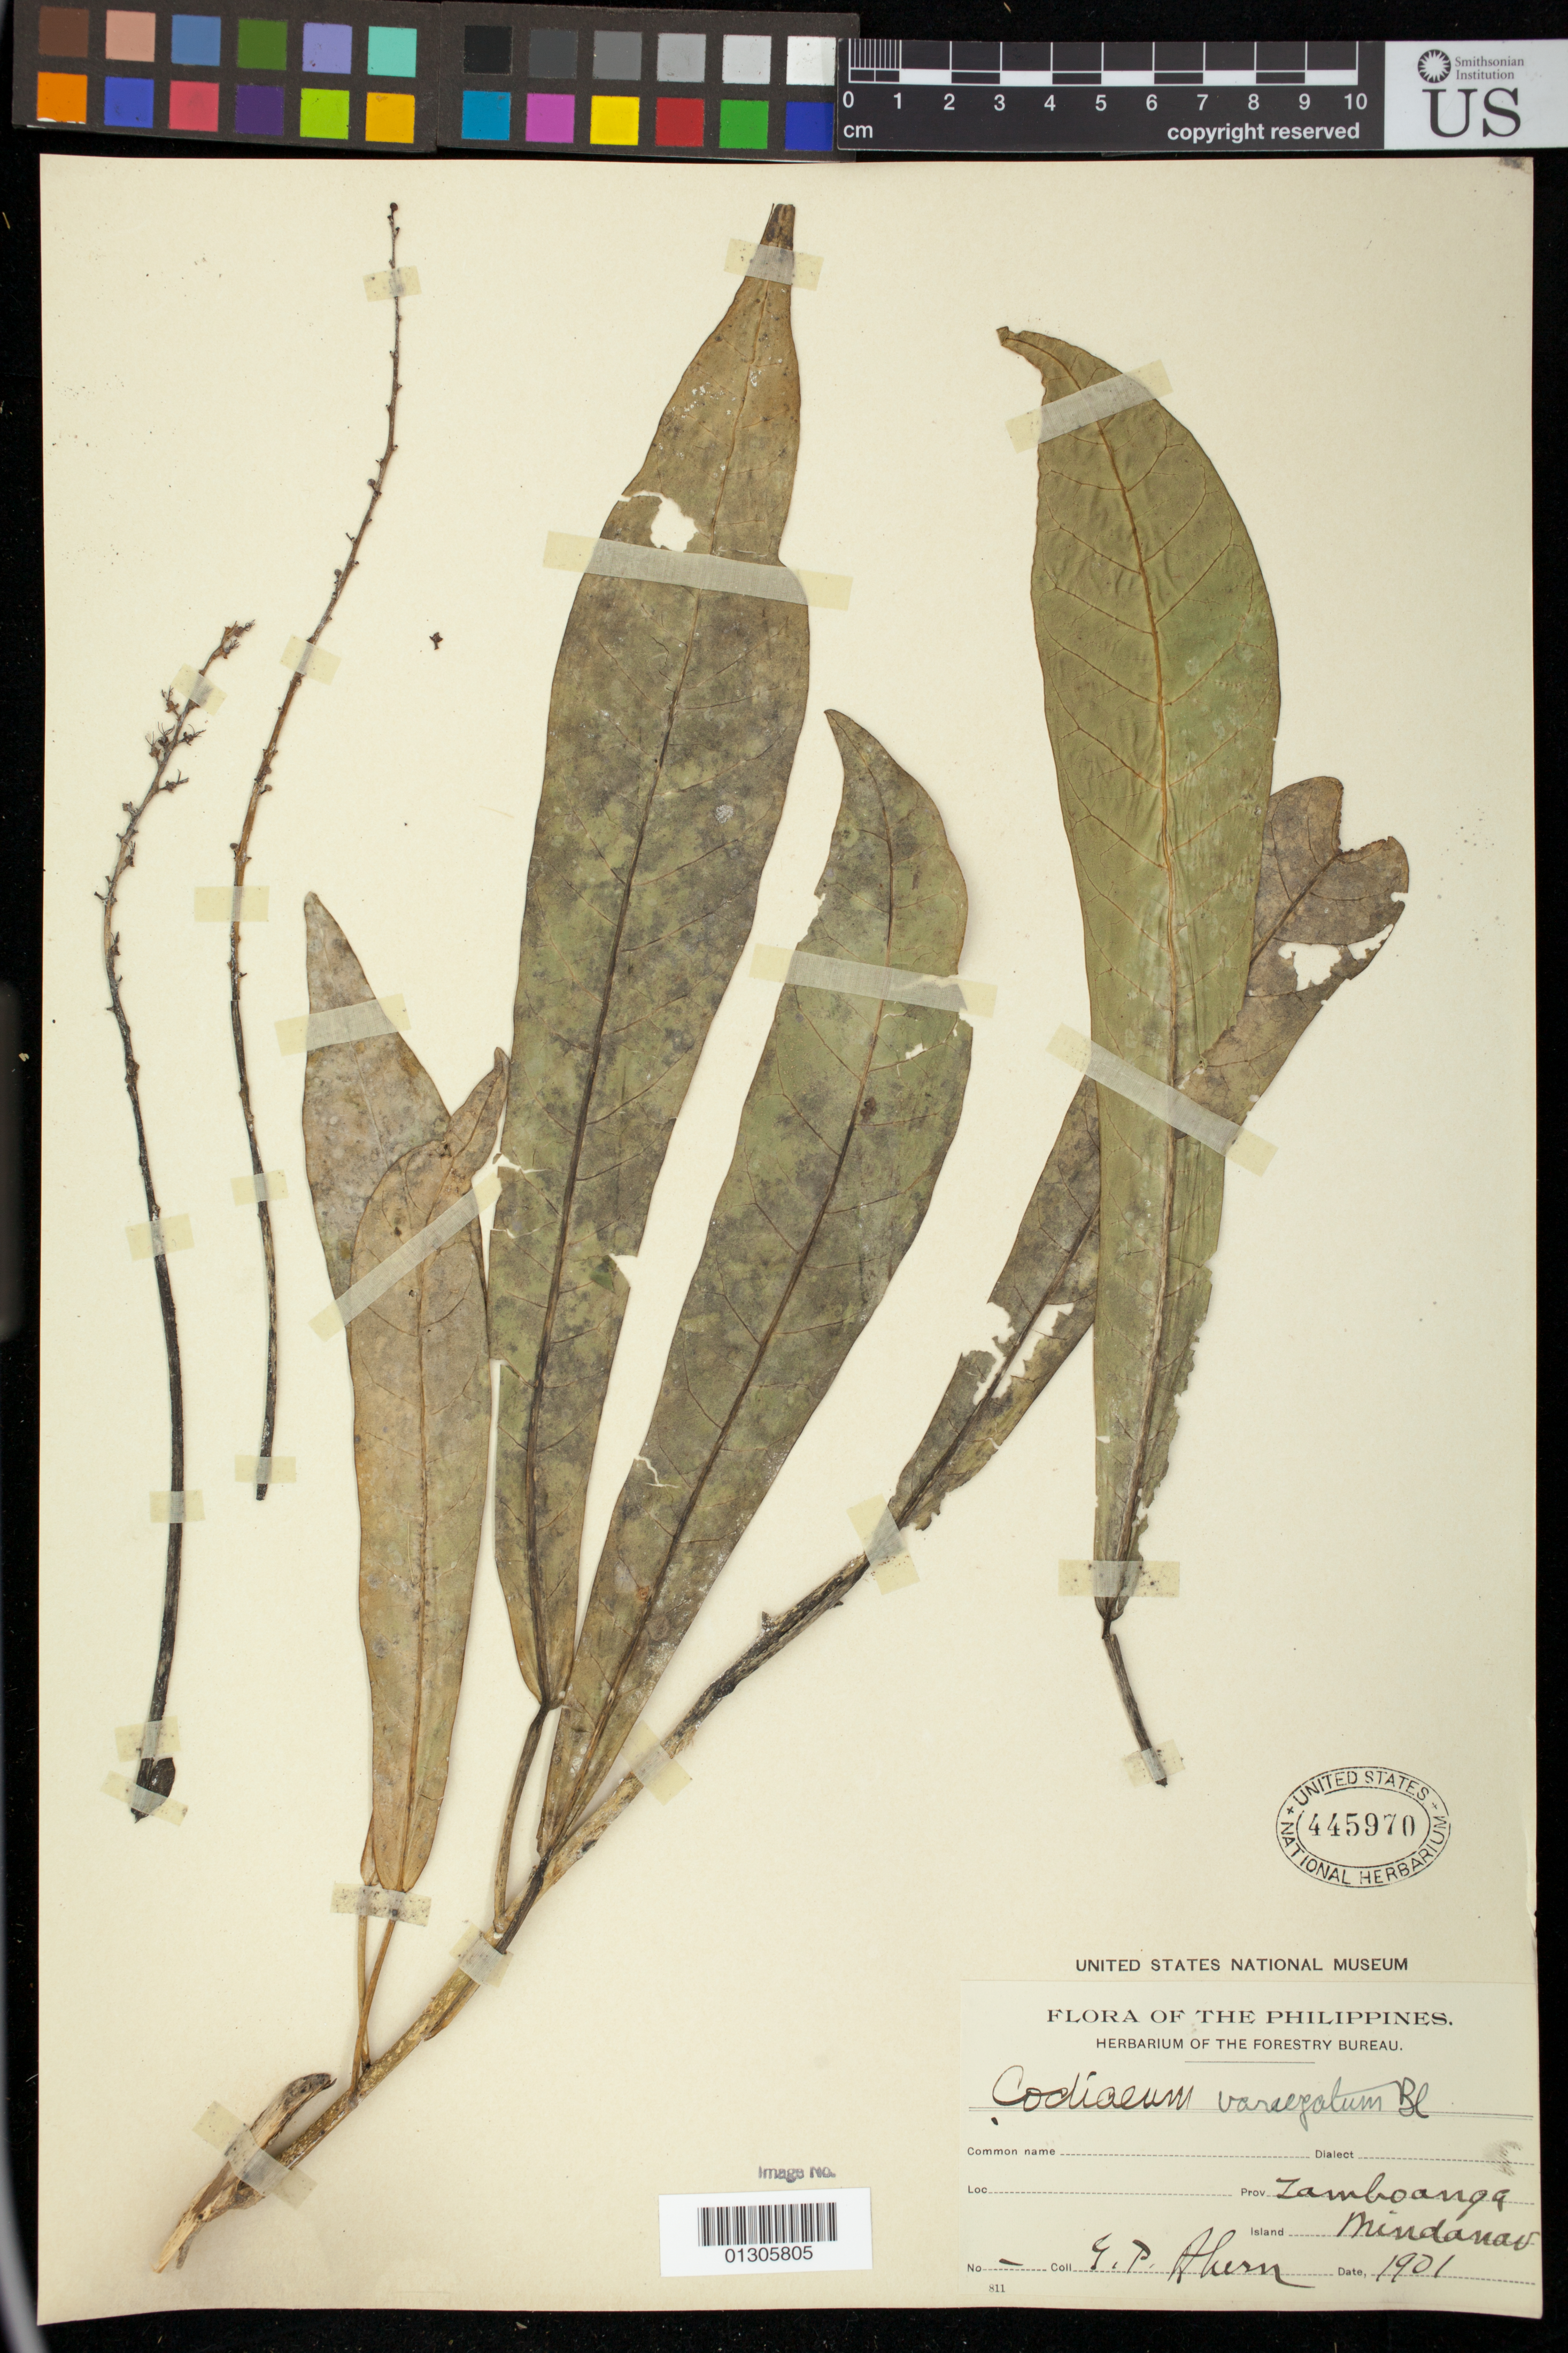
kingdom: Plantae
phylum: Tracheophyta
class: Magnoliopsida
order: Malpighiales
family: Euphorbiaceae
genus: Codiaeum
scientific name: Codiaeum variegatum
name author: (L.) Rumph. ex A. Juss.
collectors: G. Ahern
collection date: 1901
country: Philippines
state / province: Zamboanga Peninsula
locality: Mindanao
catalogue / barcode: US 445970